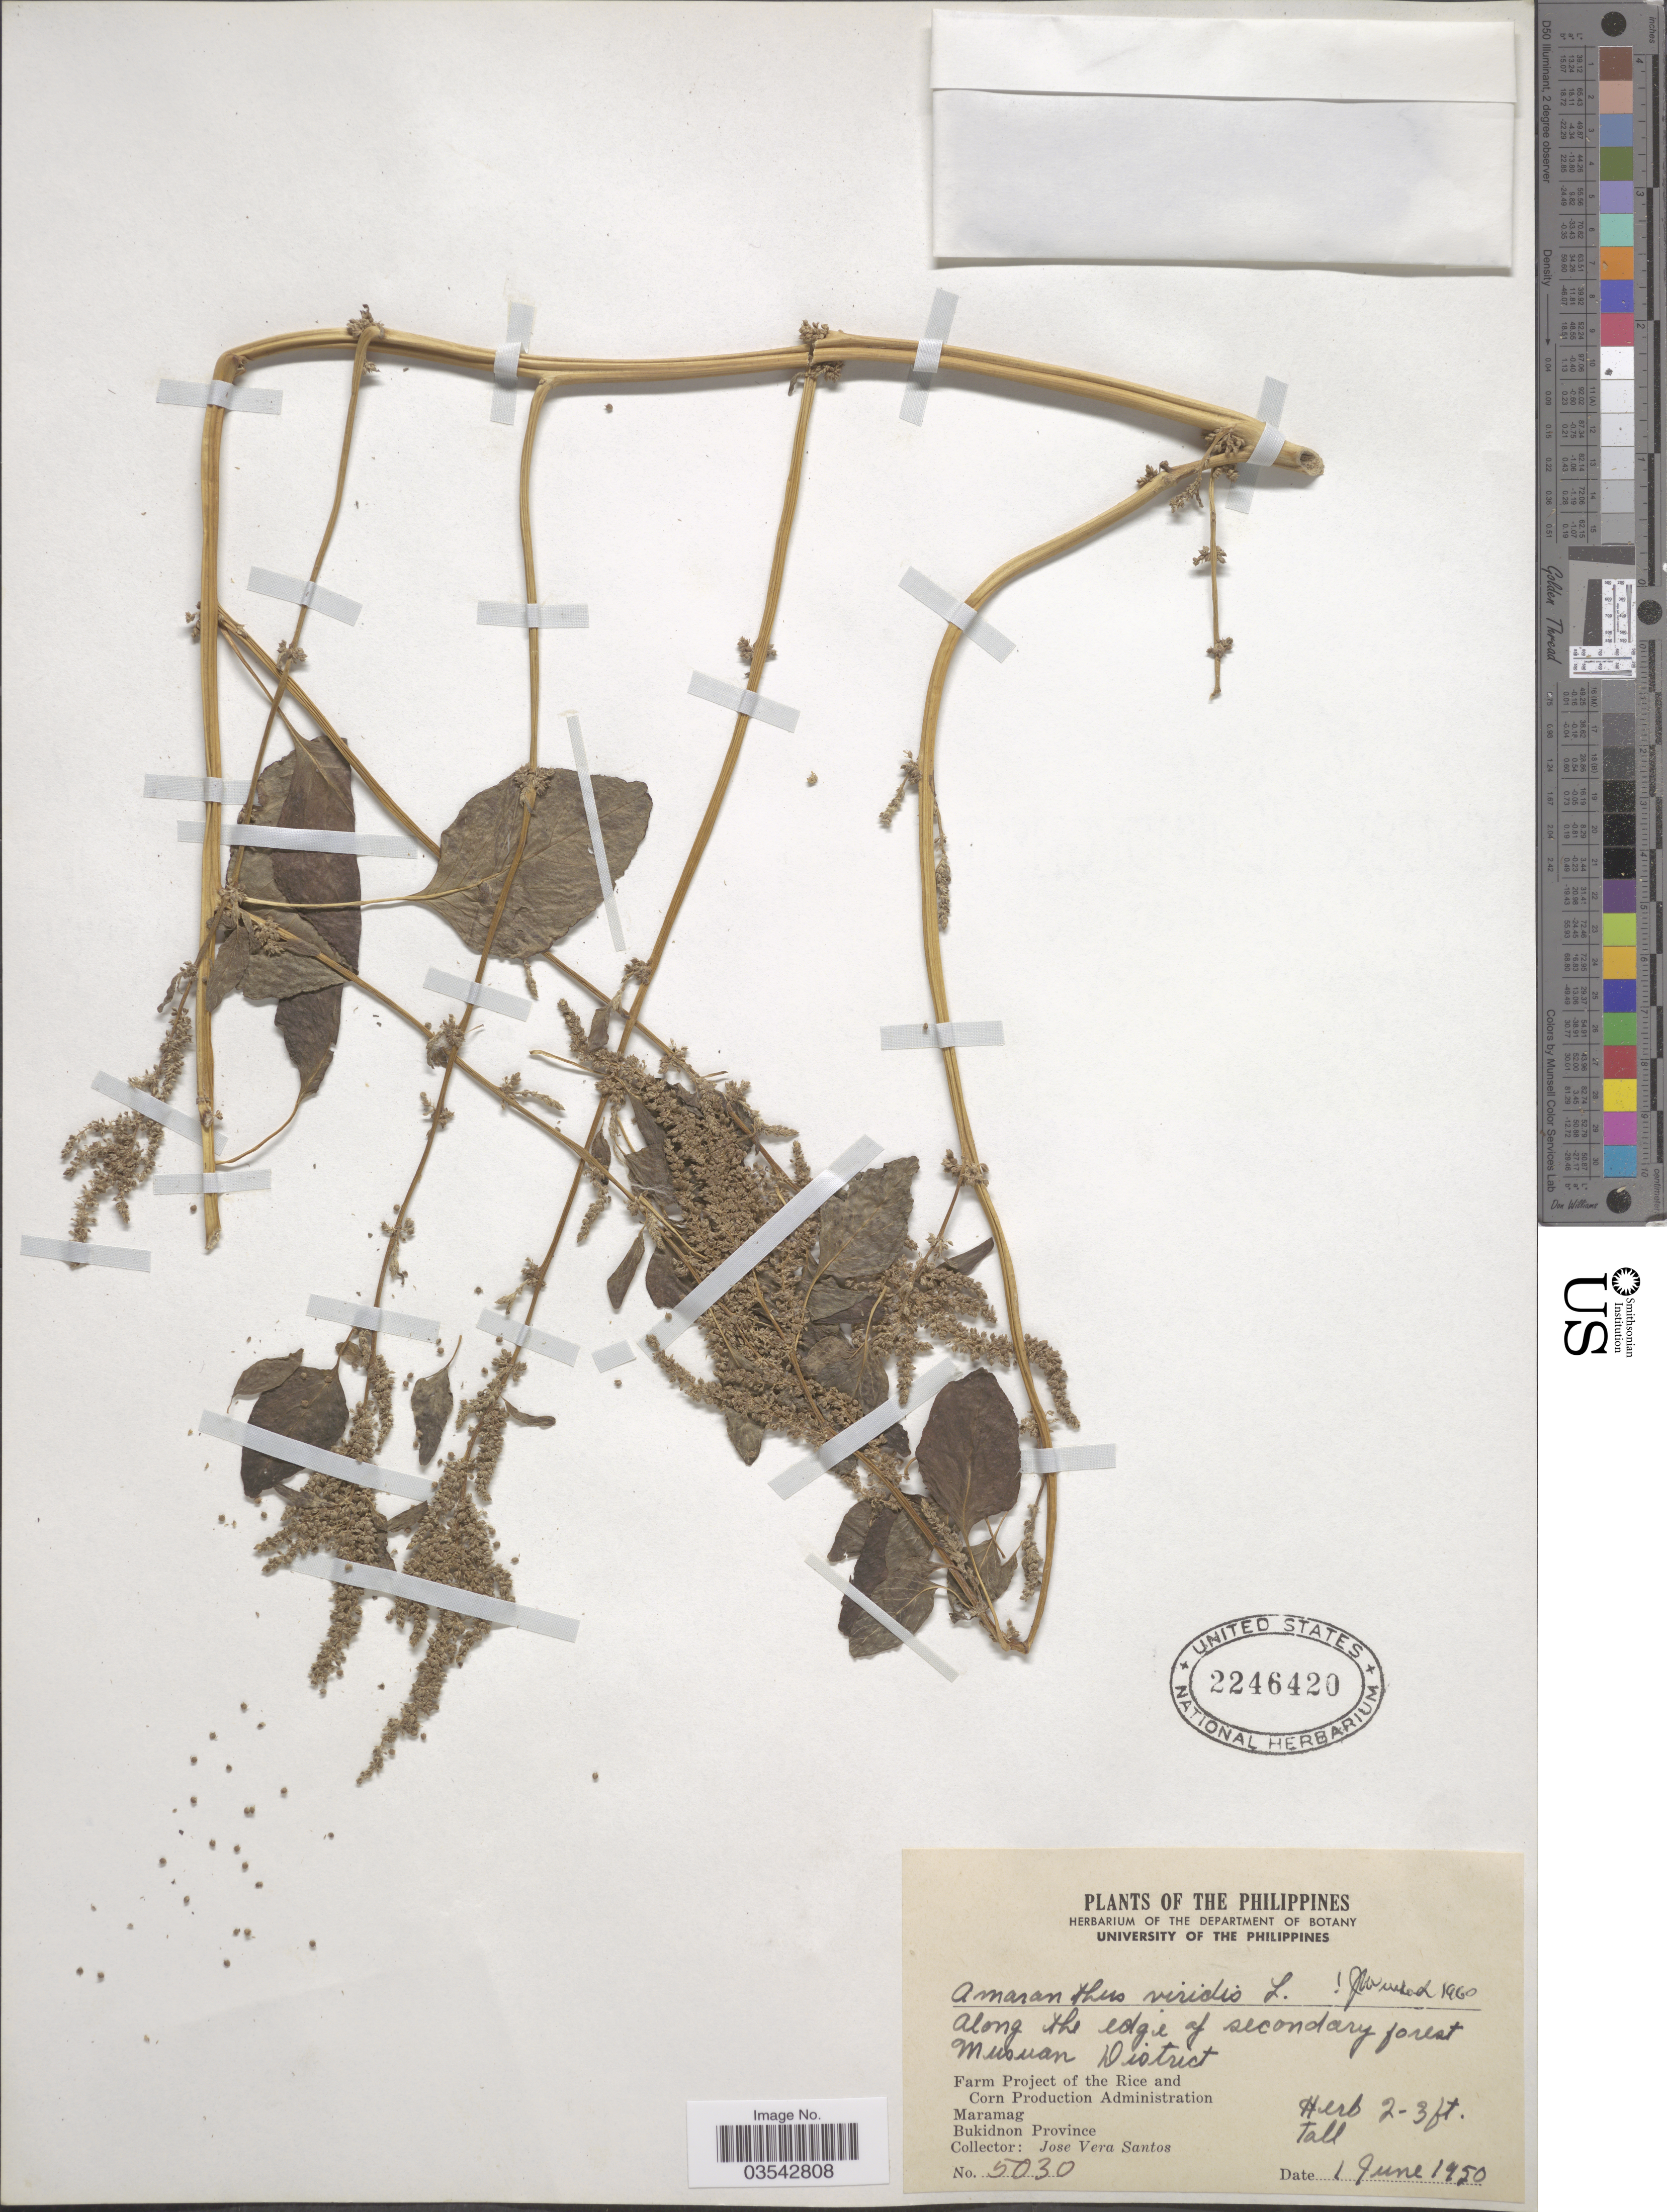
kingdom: Plantae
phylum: Tracheophyta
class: Magnoliopsida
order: Caryophyllales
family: Amaranthaceae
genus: Amaranthus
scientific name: Amaranthus viridis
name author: L.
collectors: J. Santos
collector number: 5030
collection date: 1950-06-01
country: Philippines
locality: Musuan District. Farm Project of the Rice and Cor Production Administration. Maramag. Bukidnon Province.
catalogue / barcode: US 2246420